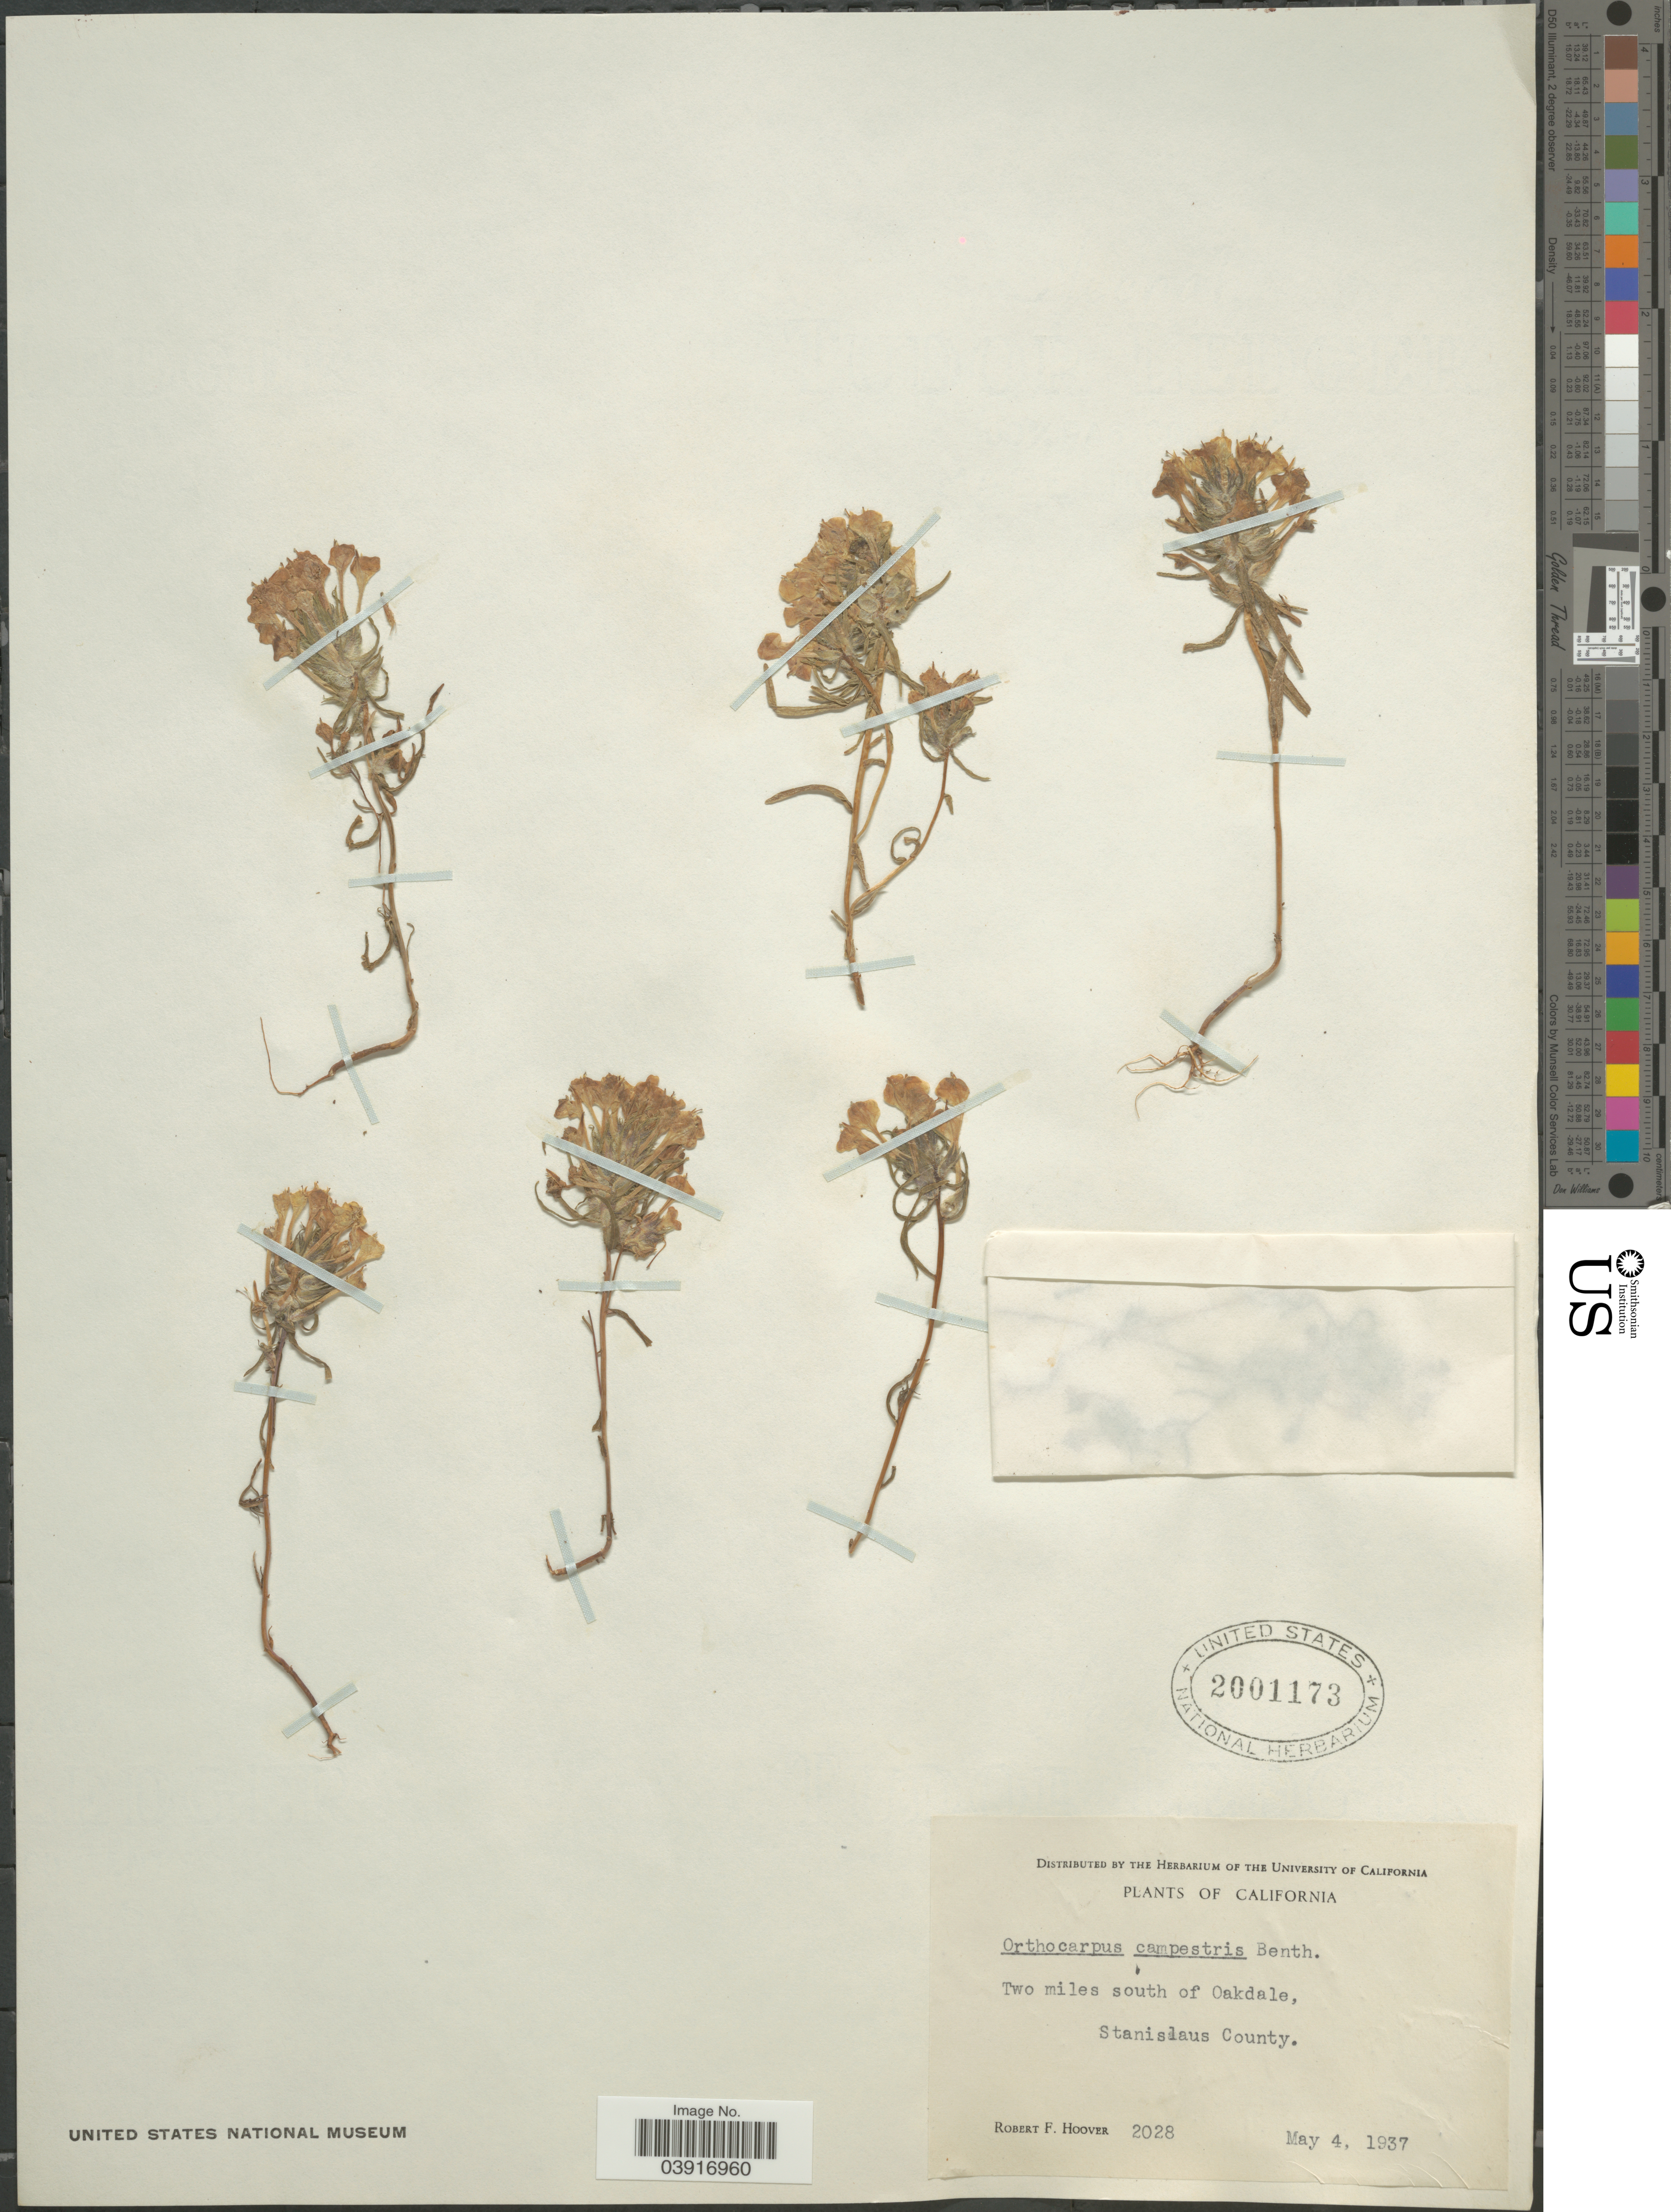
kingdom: Plantae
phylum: Tracheophyta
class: Magnoliopsida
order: Lamiales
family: Orobanchaceae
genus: Orthocarpus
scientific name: Orthocarpus campestris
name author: Benth.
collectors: R. F. Hoover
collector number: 2028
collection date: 1937-05-04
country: United States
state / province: California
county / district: Stanislaus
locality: Two miles south of Oakdale, Stanislaus County.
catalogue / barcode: US 2001173